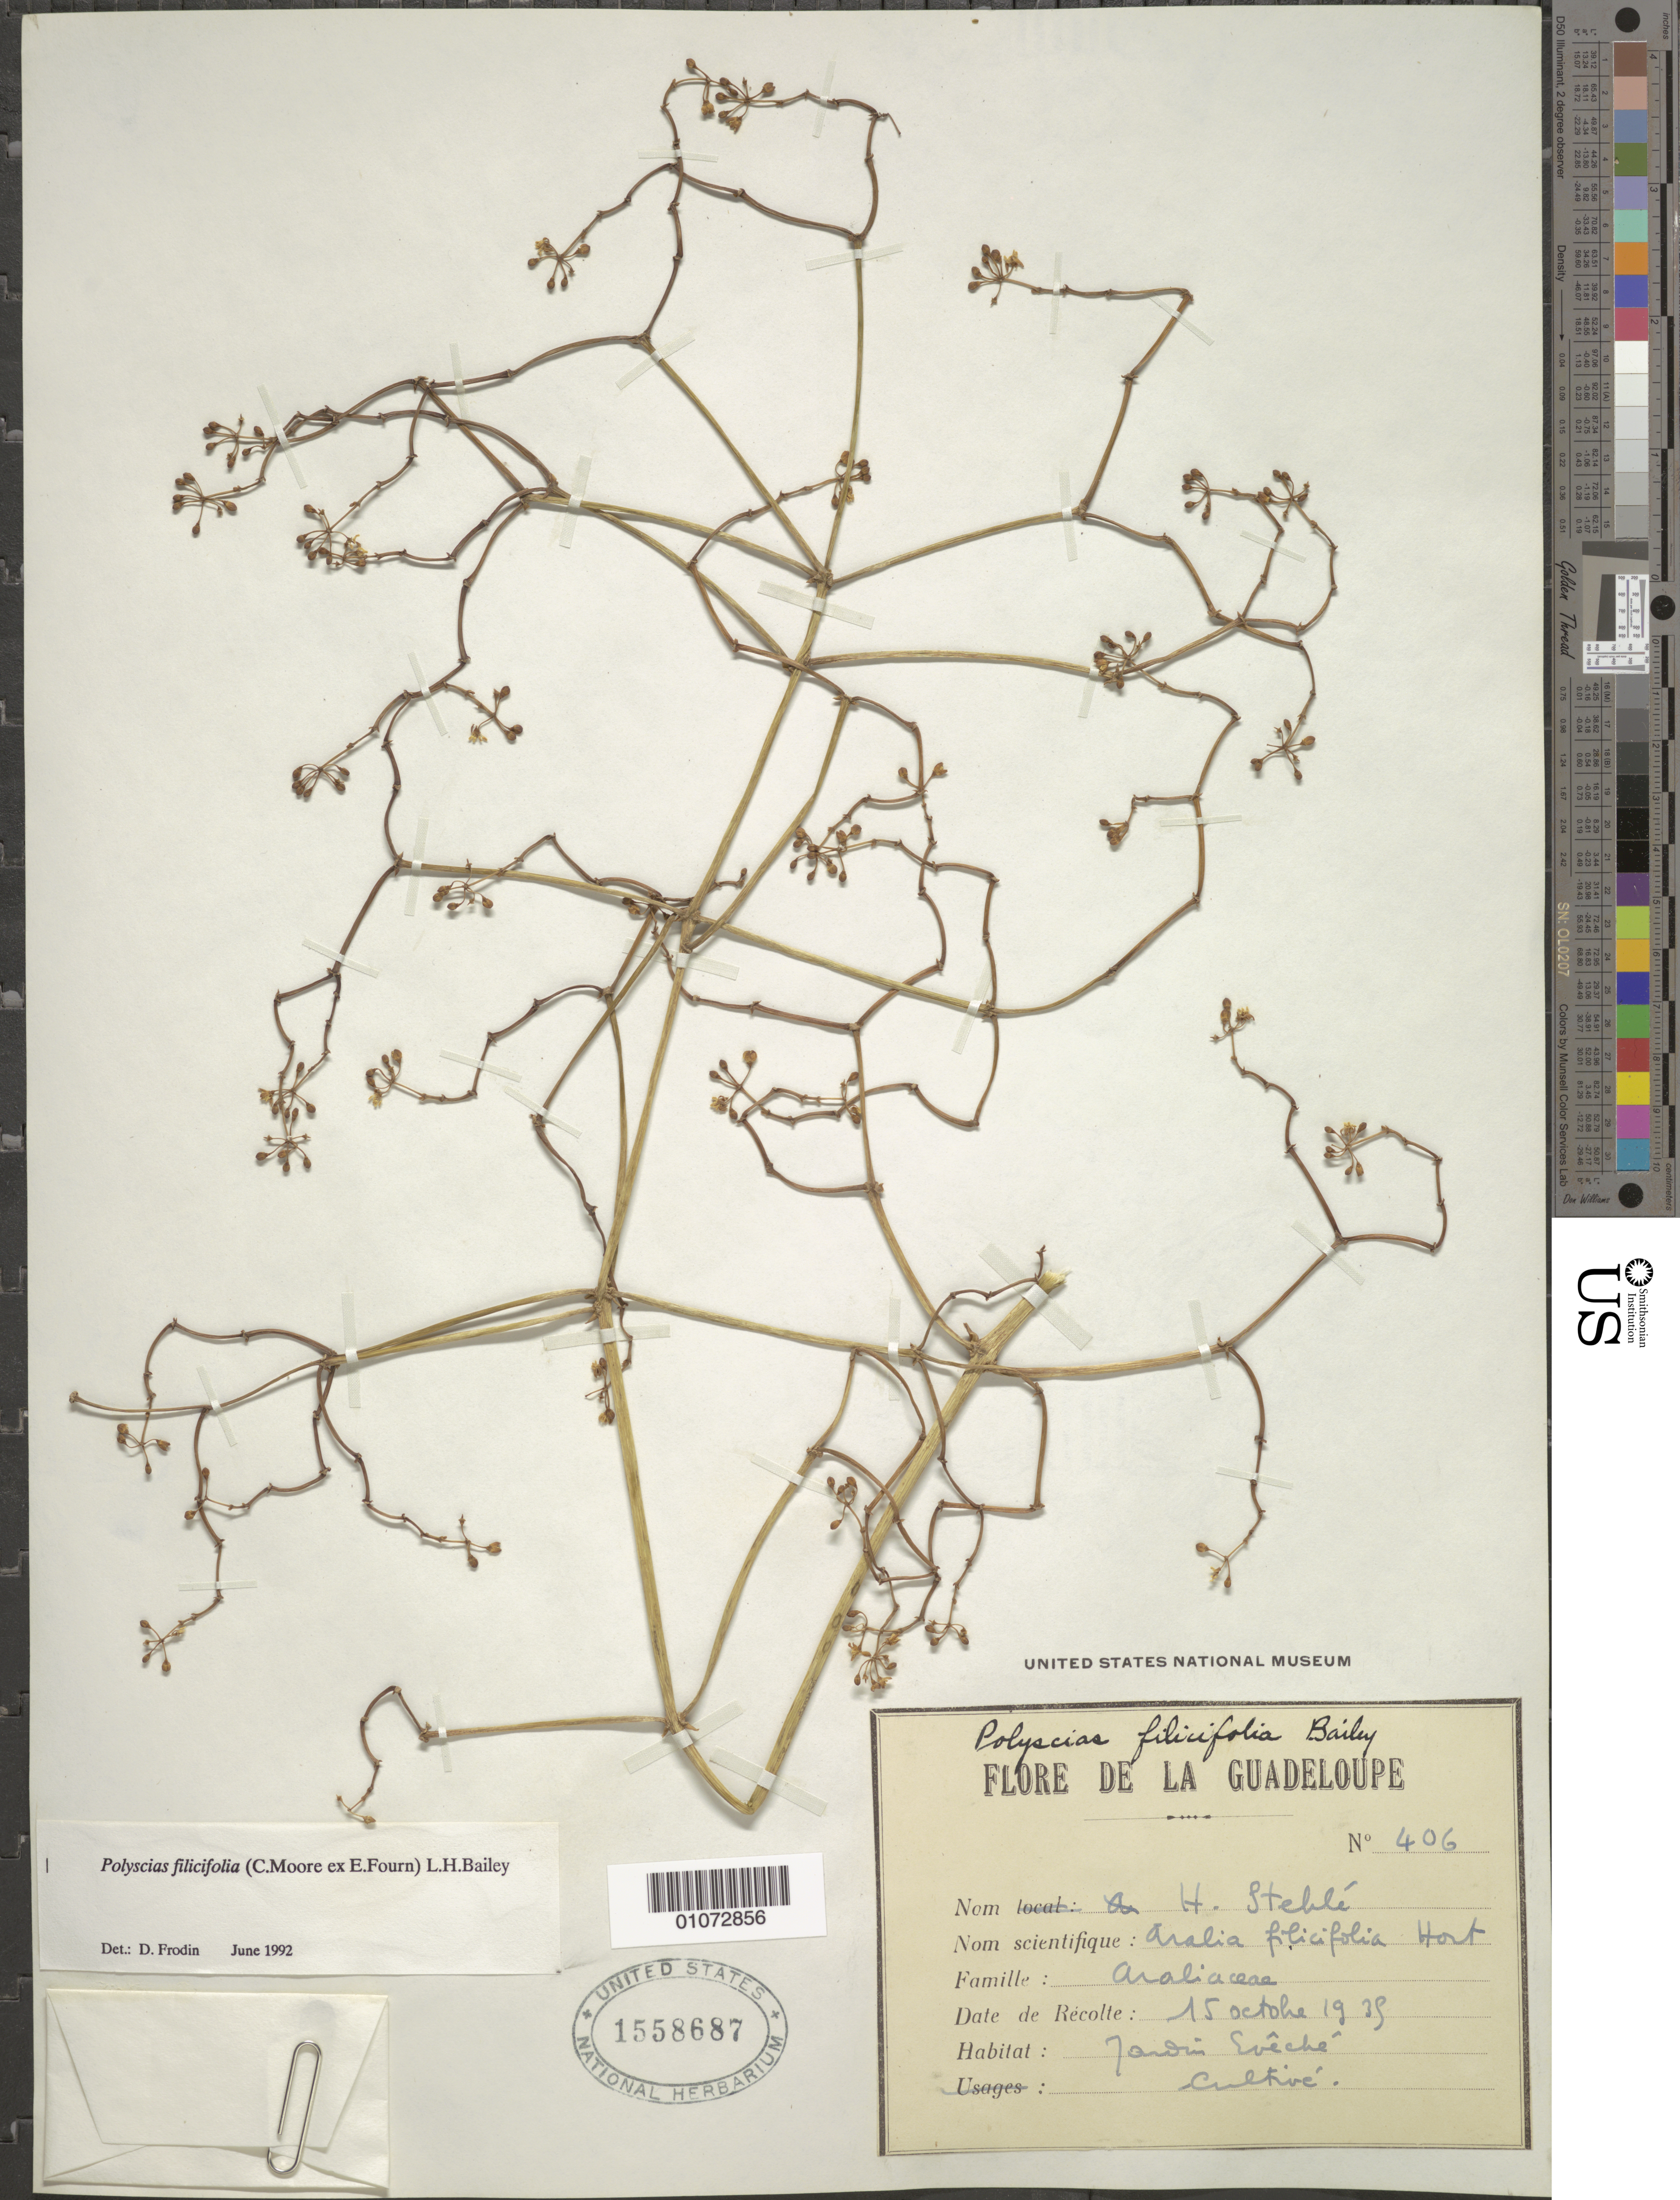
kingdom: Plantae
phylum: Tracheophyta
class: Magnoliopsida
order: Apiales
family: Araliaceae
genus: Polyscias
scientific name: Polyscias filicifolia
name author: (C. Moore ex E. Fourn.) L.H. Bailey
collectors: H. Stehlé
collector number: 406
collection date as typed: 15 Oct 1935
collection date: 1935-10-15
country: Guadeloupe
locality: Eveche Garden.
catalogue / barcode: US 1558687